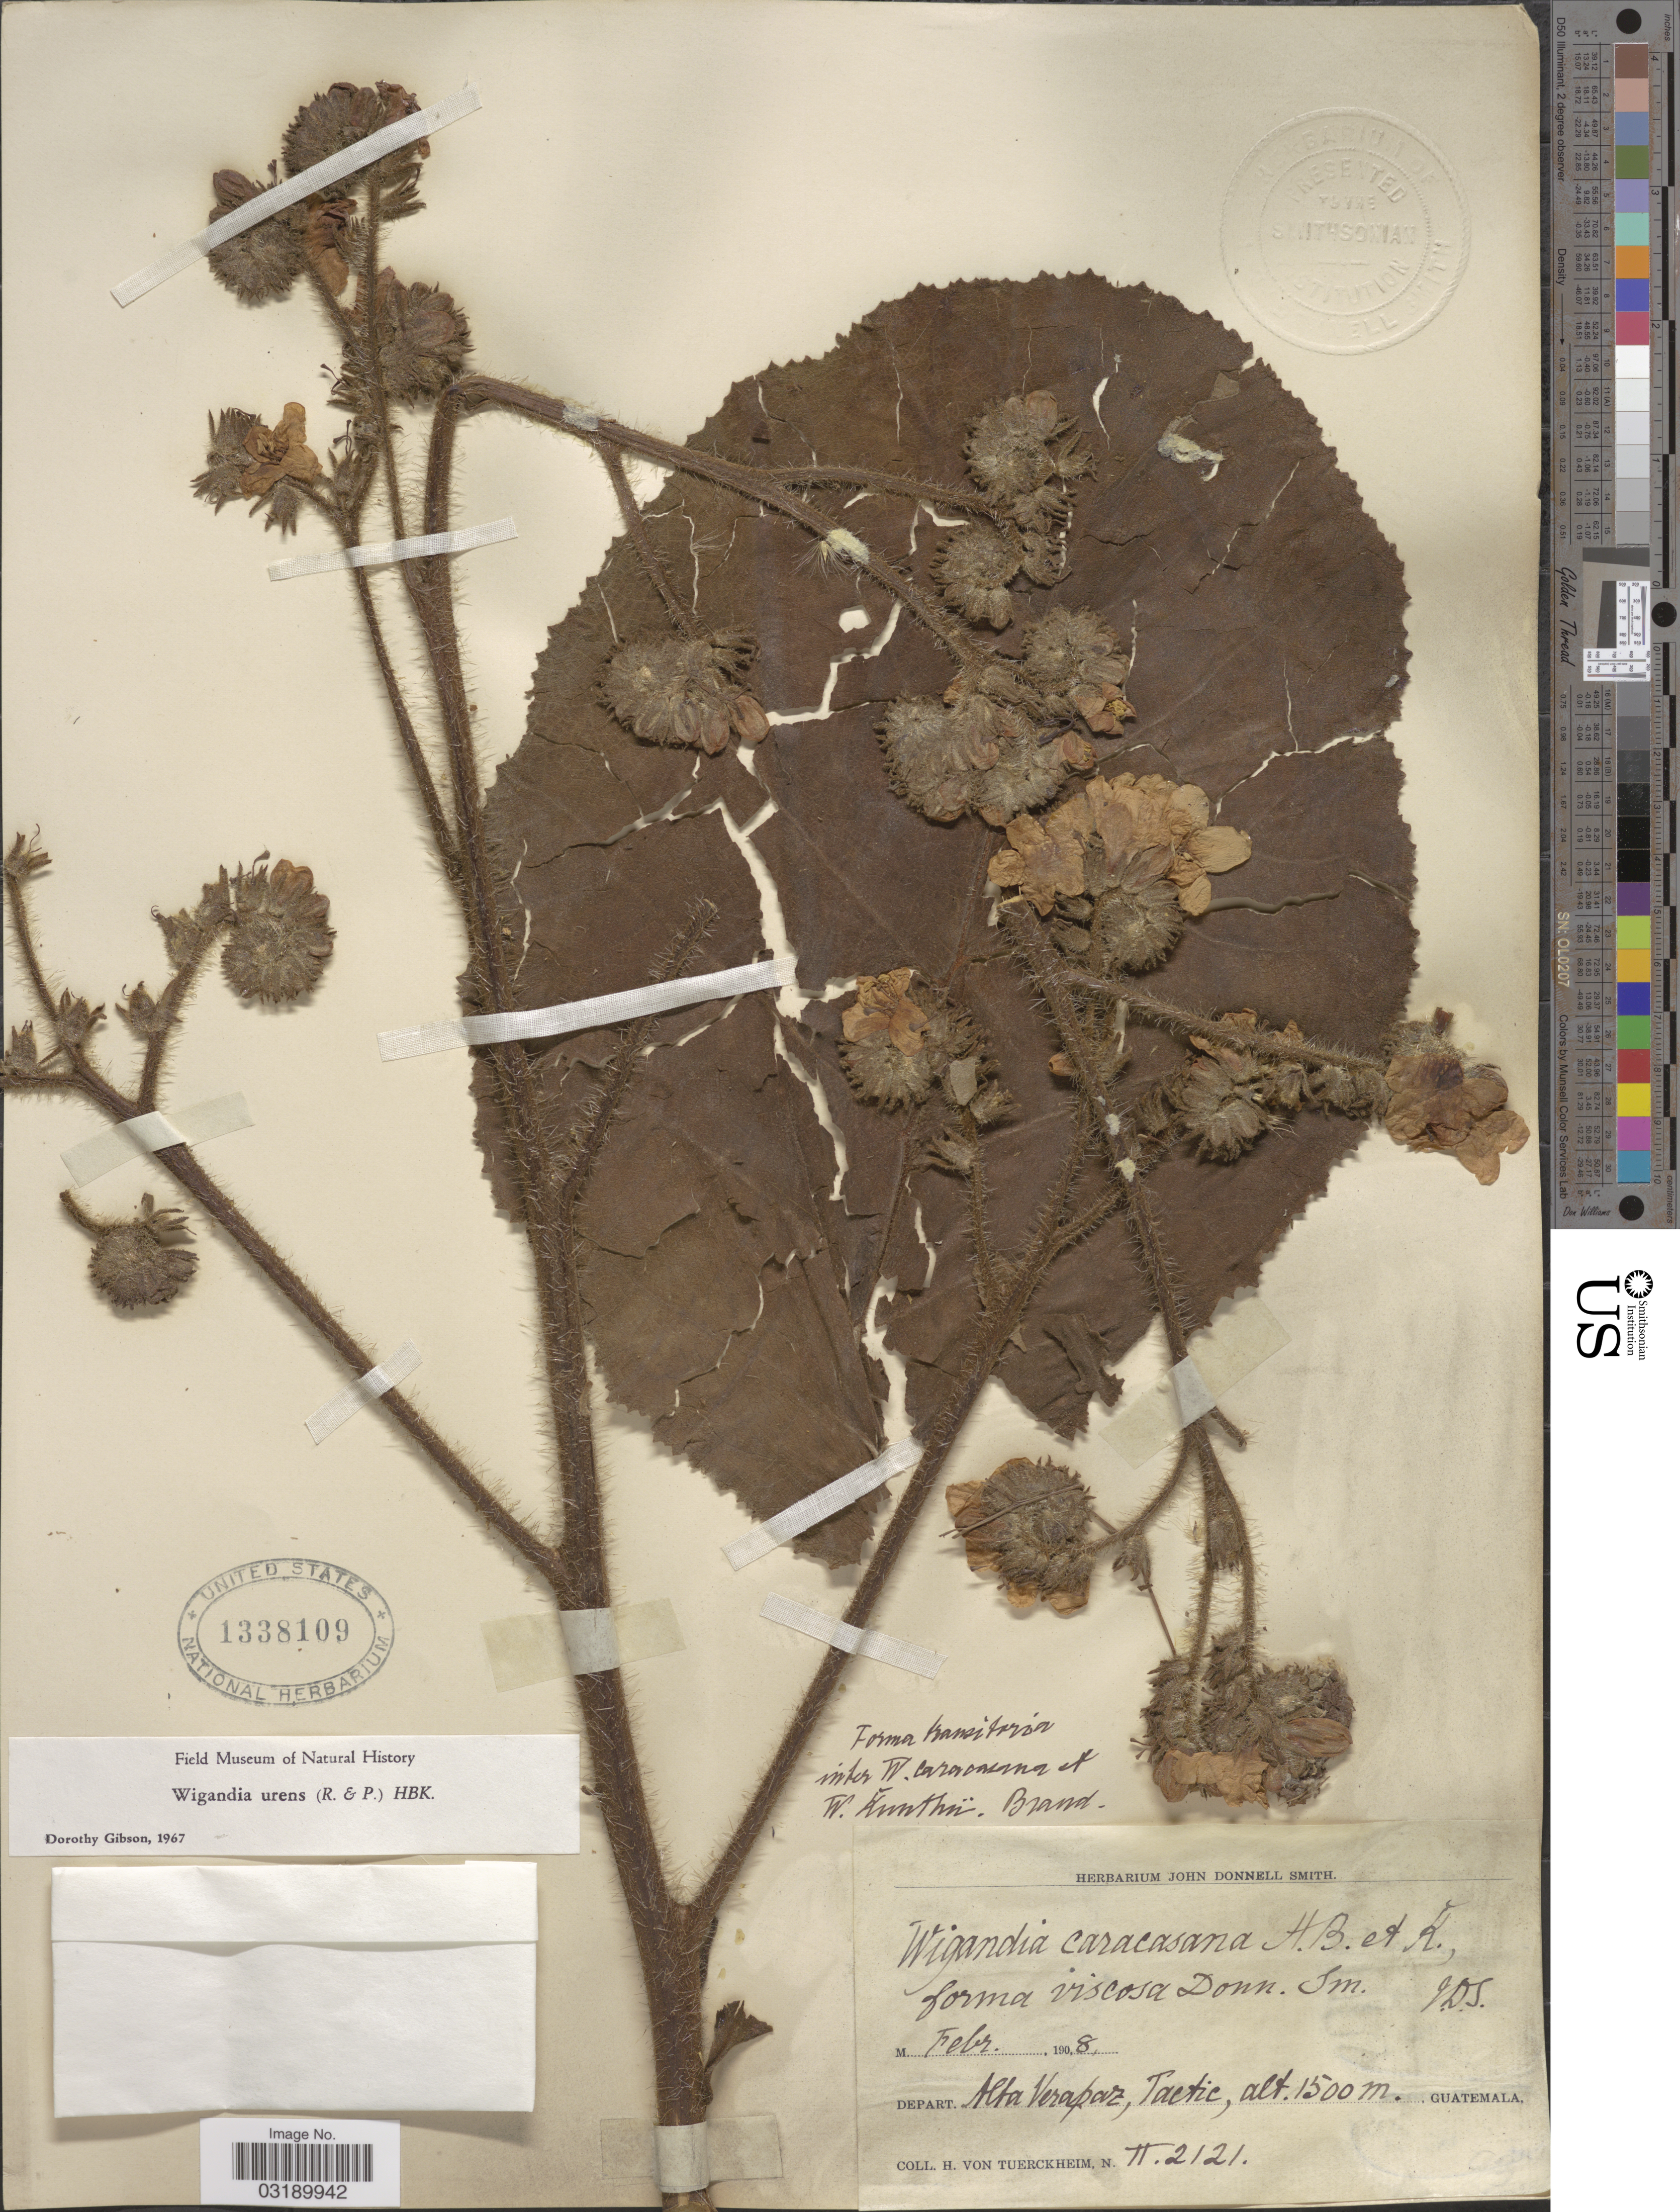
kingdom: Plantae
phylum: Tracheophyta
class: Magnoliopsida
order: Boraginales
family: Namaceae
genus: Wigandia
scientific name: Wigandia urens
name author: (Ruiz & Pav.) Kunth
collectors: H. von Türckheim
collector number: II2121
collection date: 1908-02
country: Guatemala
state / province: Alta Verapaz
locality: Depart. Alta Verapaz. Tactic.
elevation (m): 1500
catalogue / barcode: US 1338109